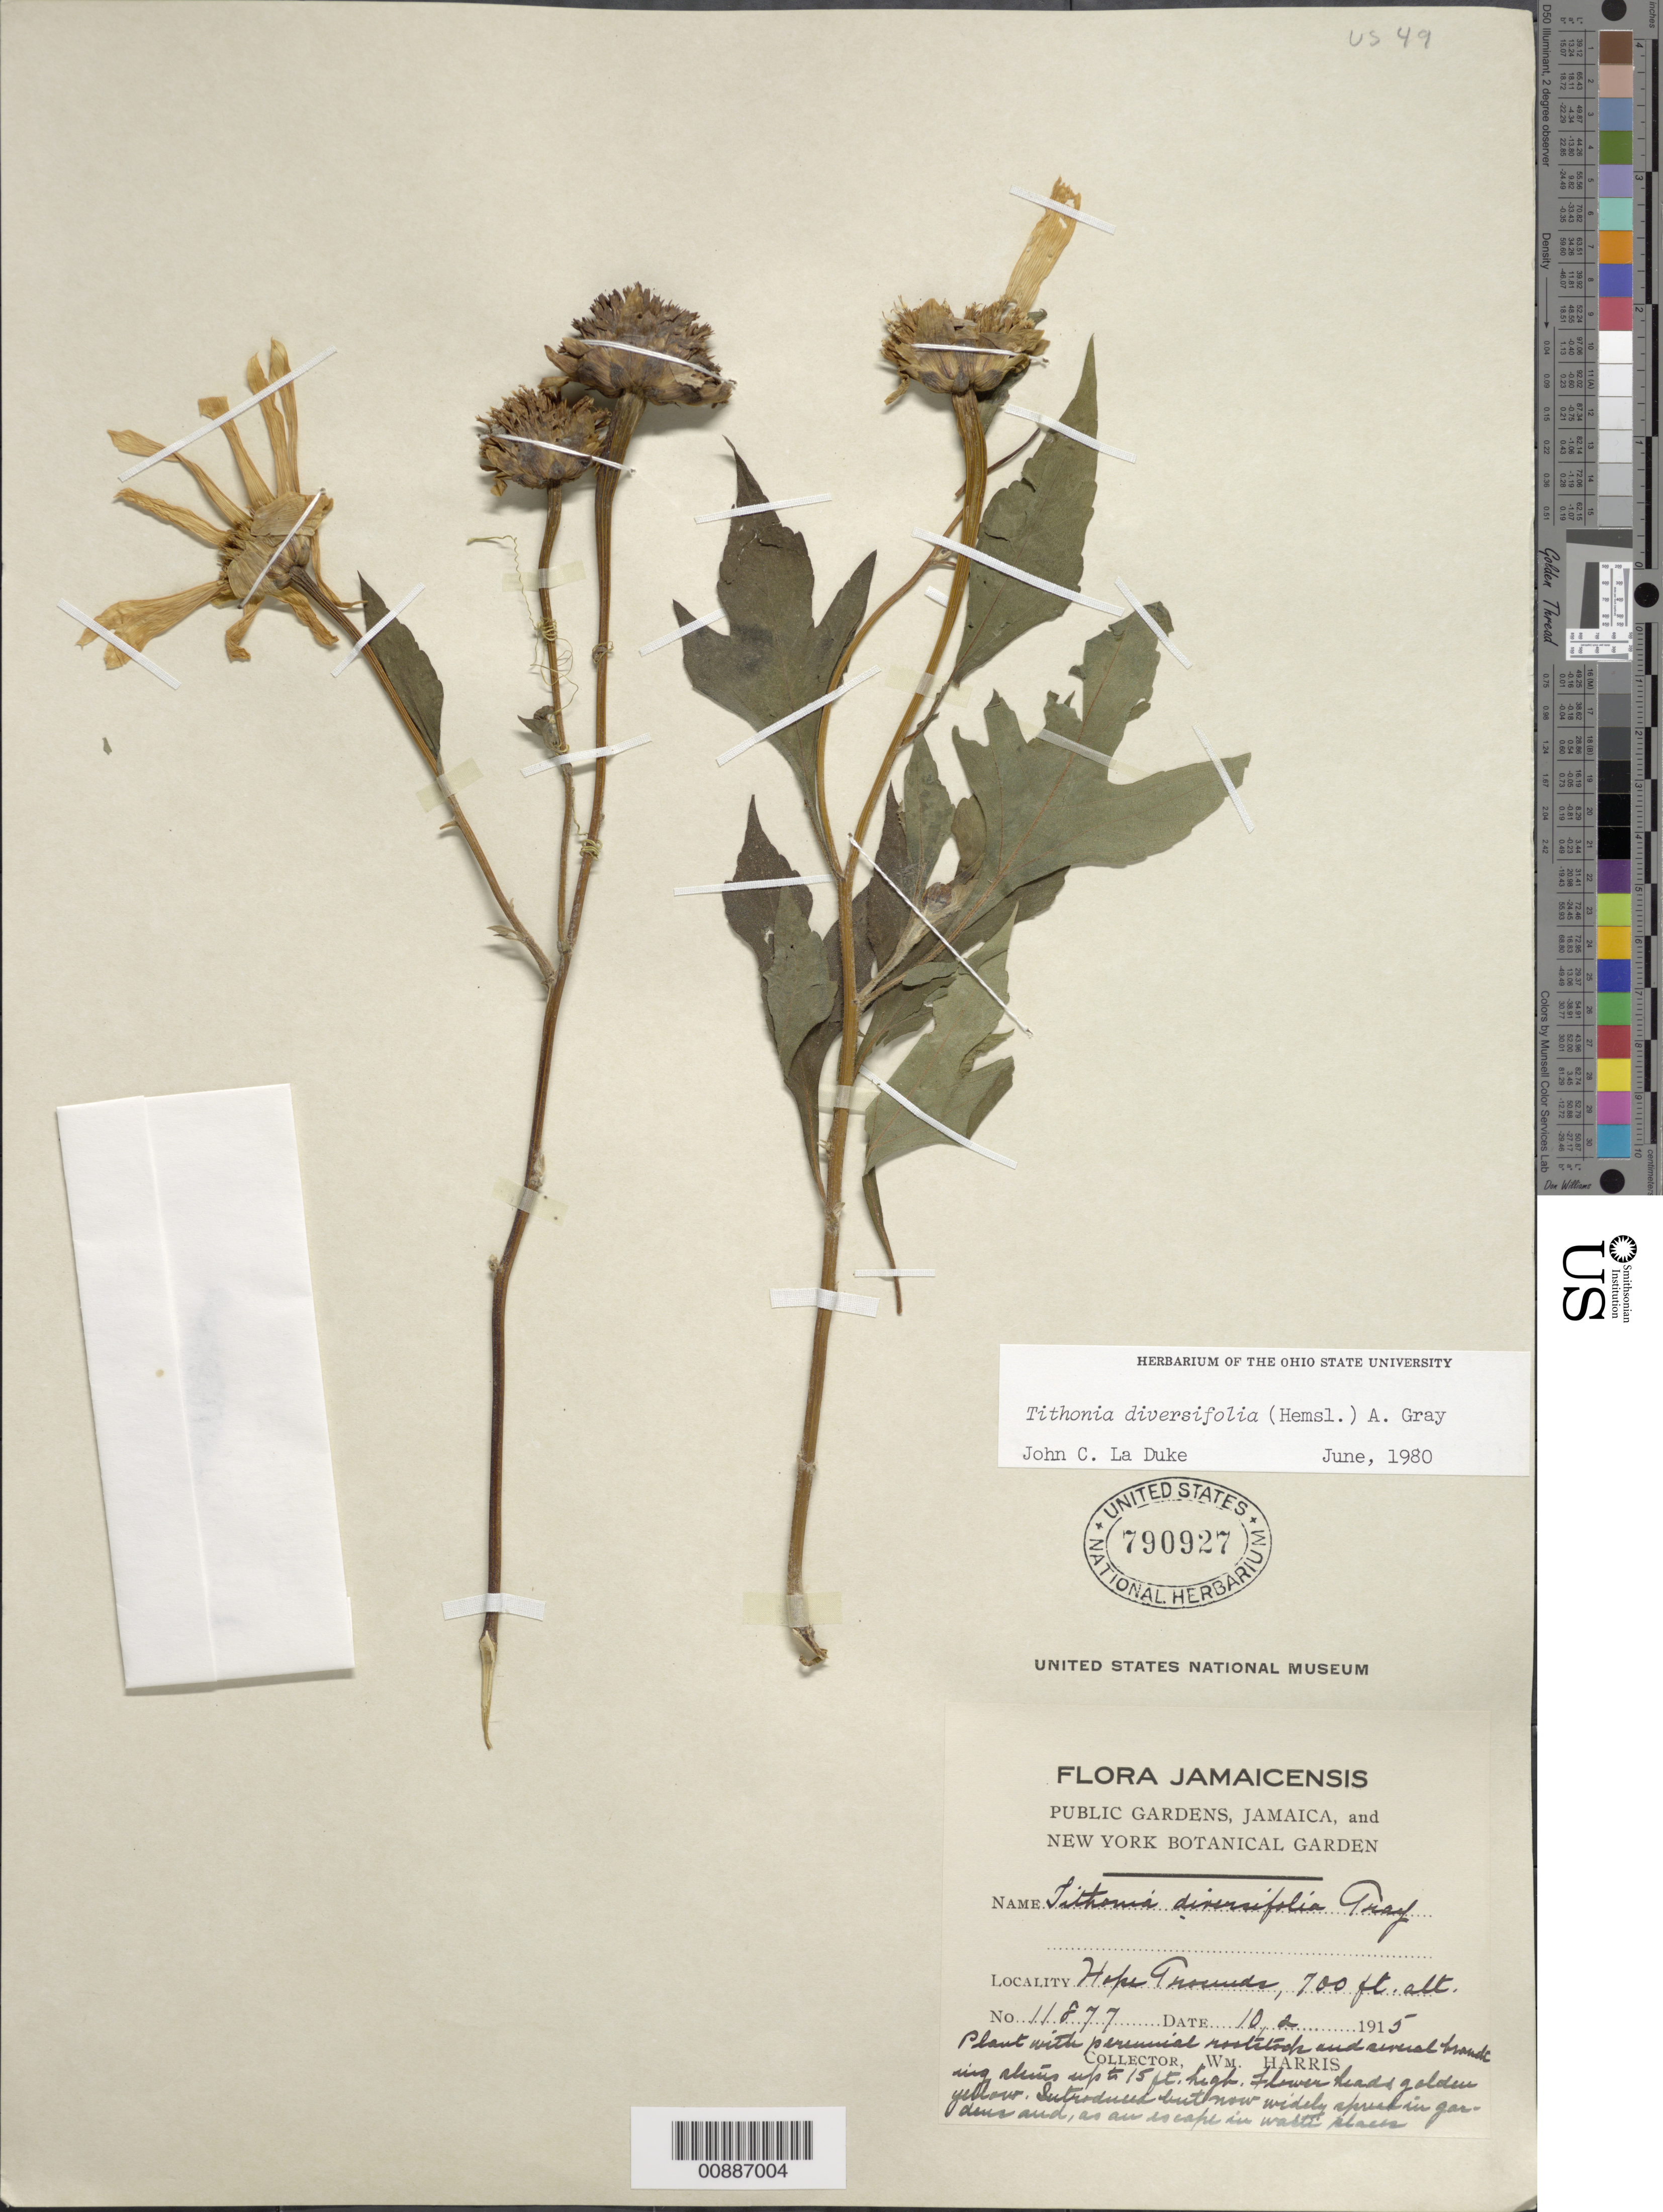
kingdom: Plantae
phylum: Tracheophyta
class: Magnoliopsida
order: Asterales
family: Asteraceae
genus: Tithonia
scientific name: Tithonia diversifolia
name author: (Hemsl.) A. Gray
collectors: W. H. Harris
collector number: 11877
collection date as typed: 10 Feb 1915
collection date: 1915-02-10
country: Jamaica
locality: Hope Grounds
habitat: In gardens and waste places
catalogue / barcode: US 790027